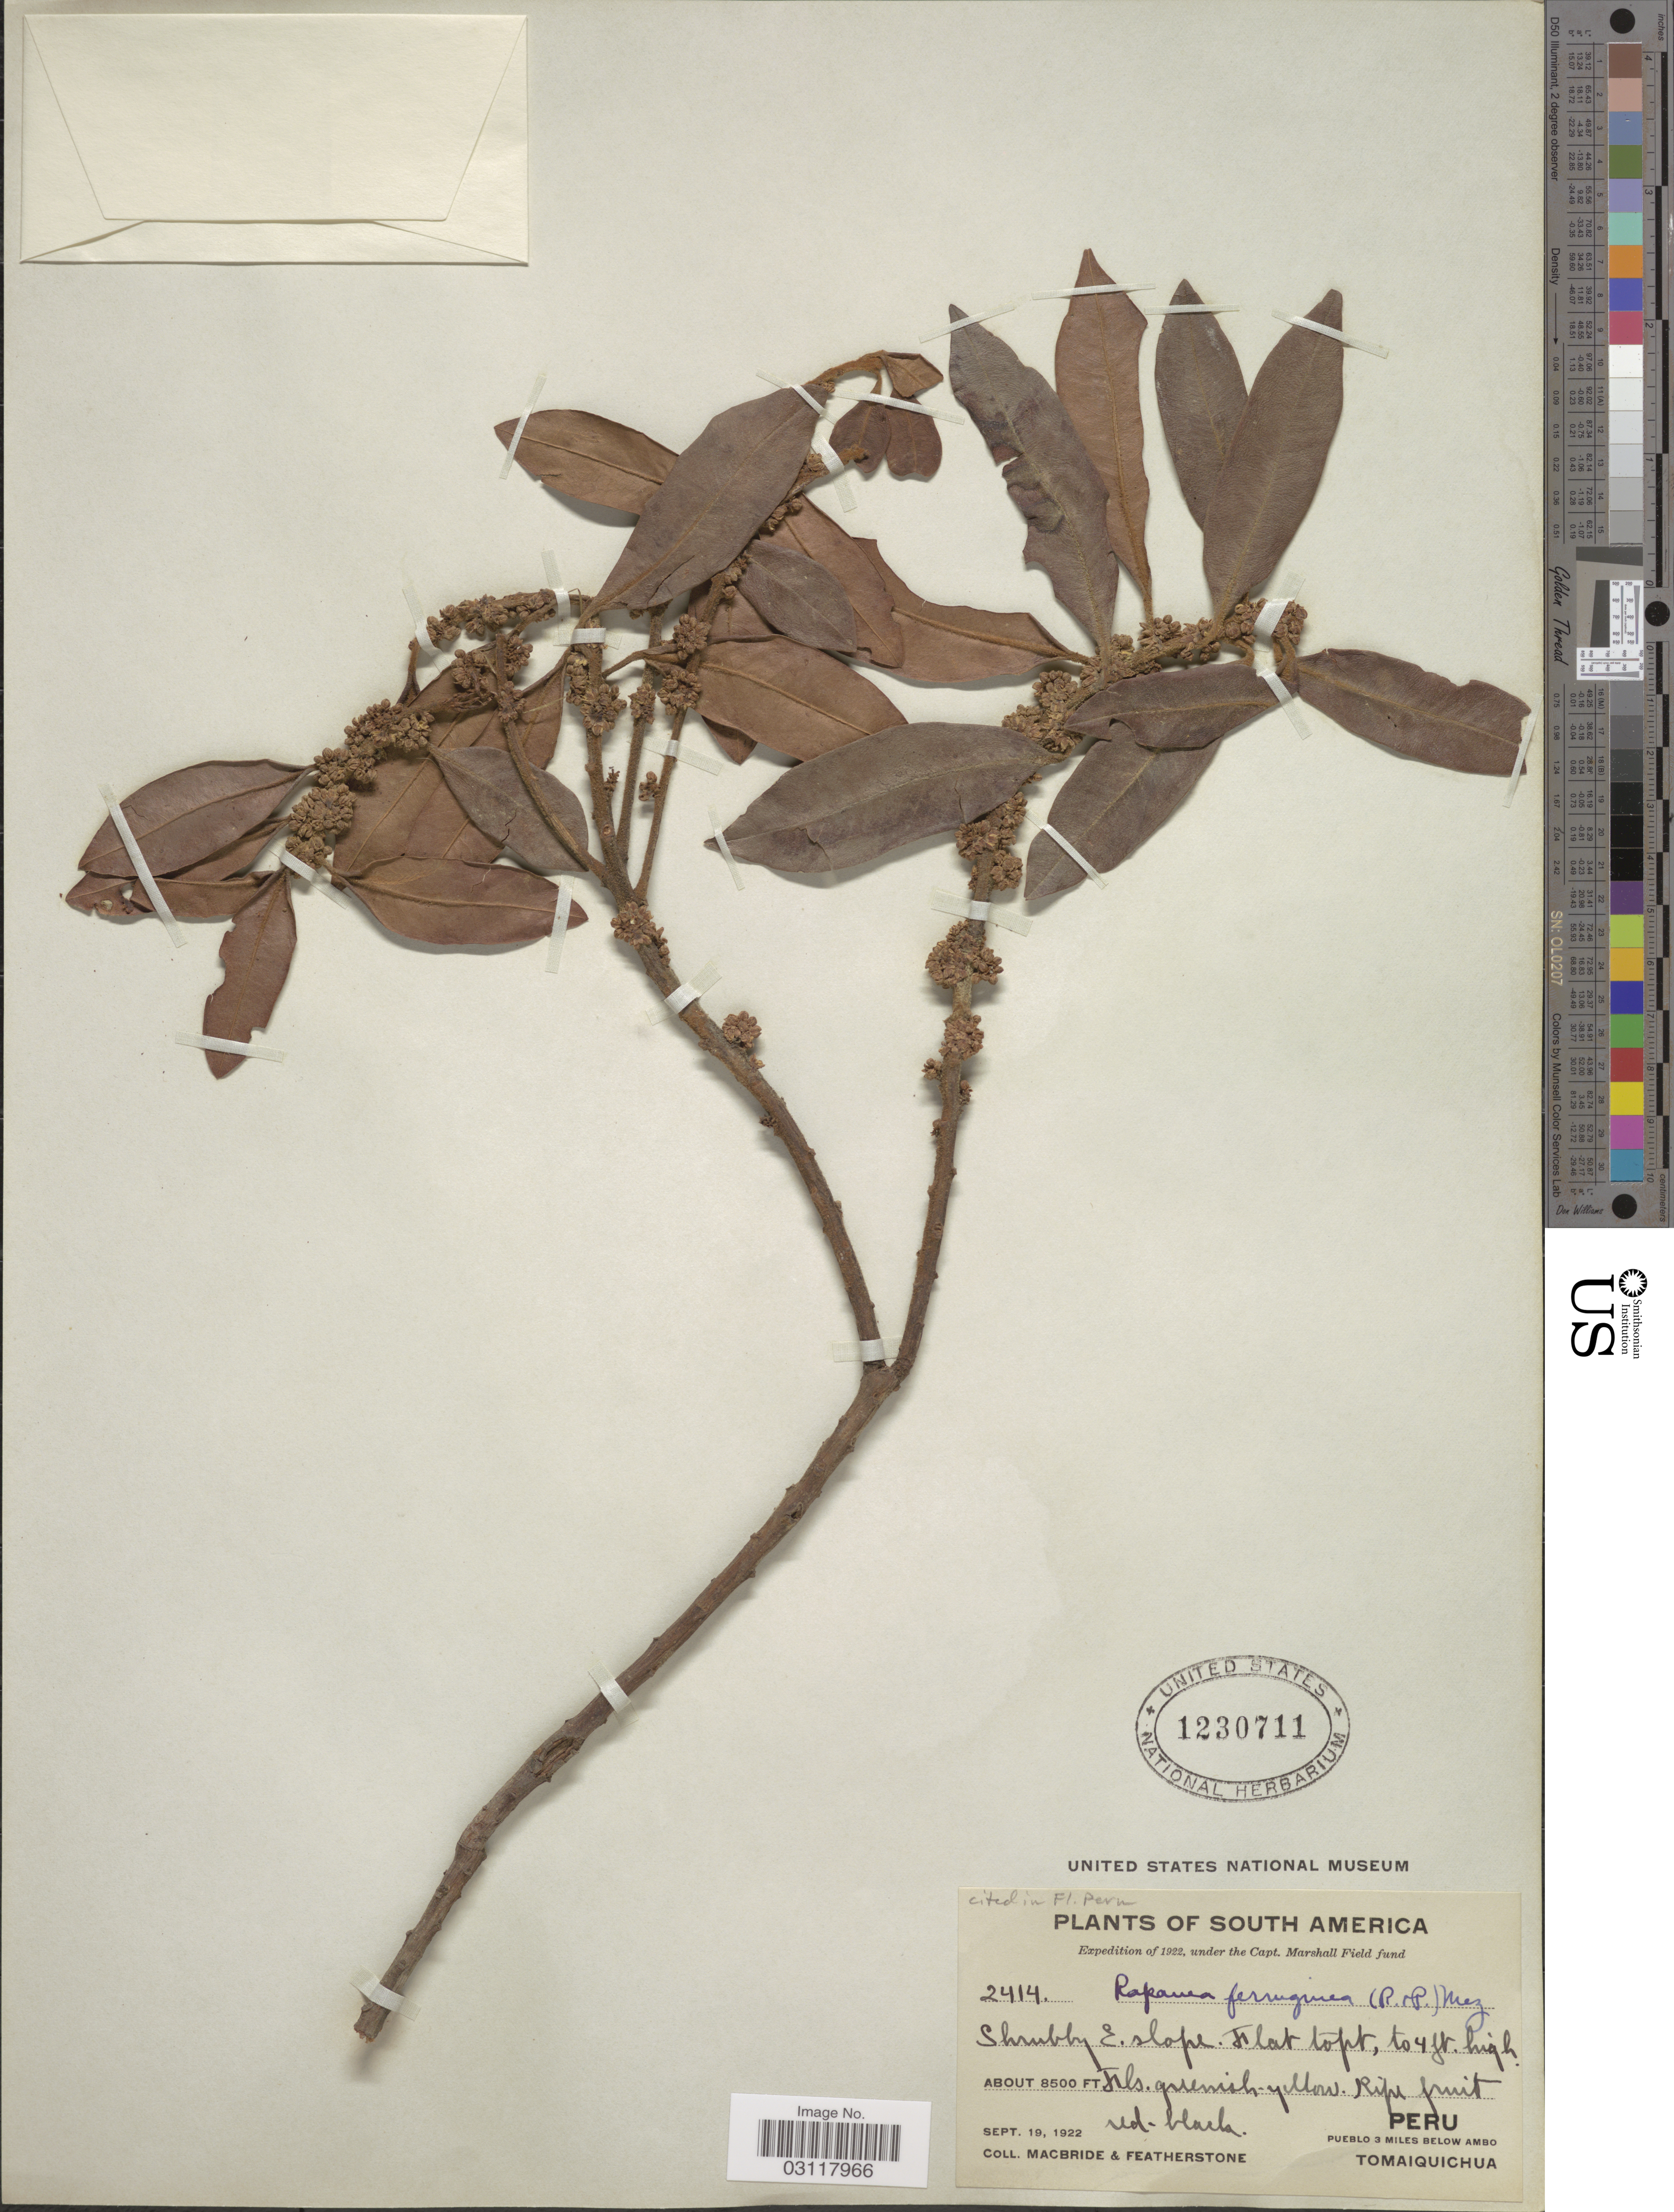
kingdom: Plantae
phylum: Tracheophyta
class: Magnoliopsida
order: Ericales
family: Primulaceae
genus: Rapanea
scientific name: Rapanea ferruginea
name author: (Ruiz & Pav.) Mez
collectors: Macbride, -- & -. Featherstone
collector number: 2414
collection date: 1922-09-19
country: Peru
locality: Pueblo 3 miles below Ambo, Tomaiquichua.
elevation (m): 2591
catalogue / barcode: US 1230711